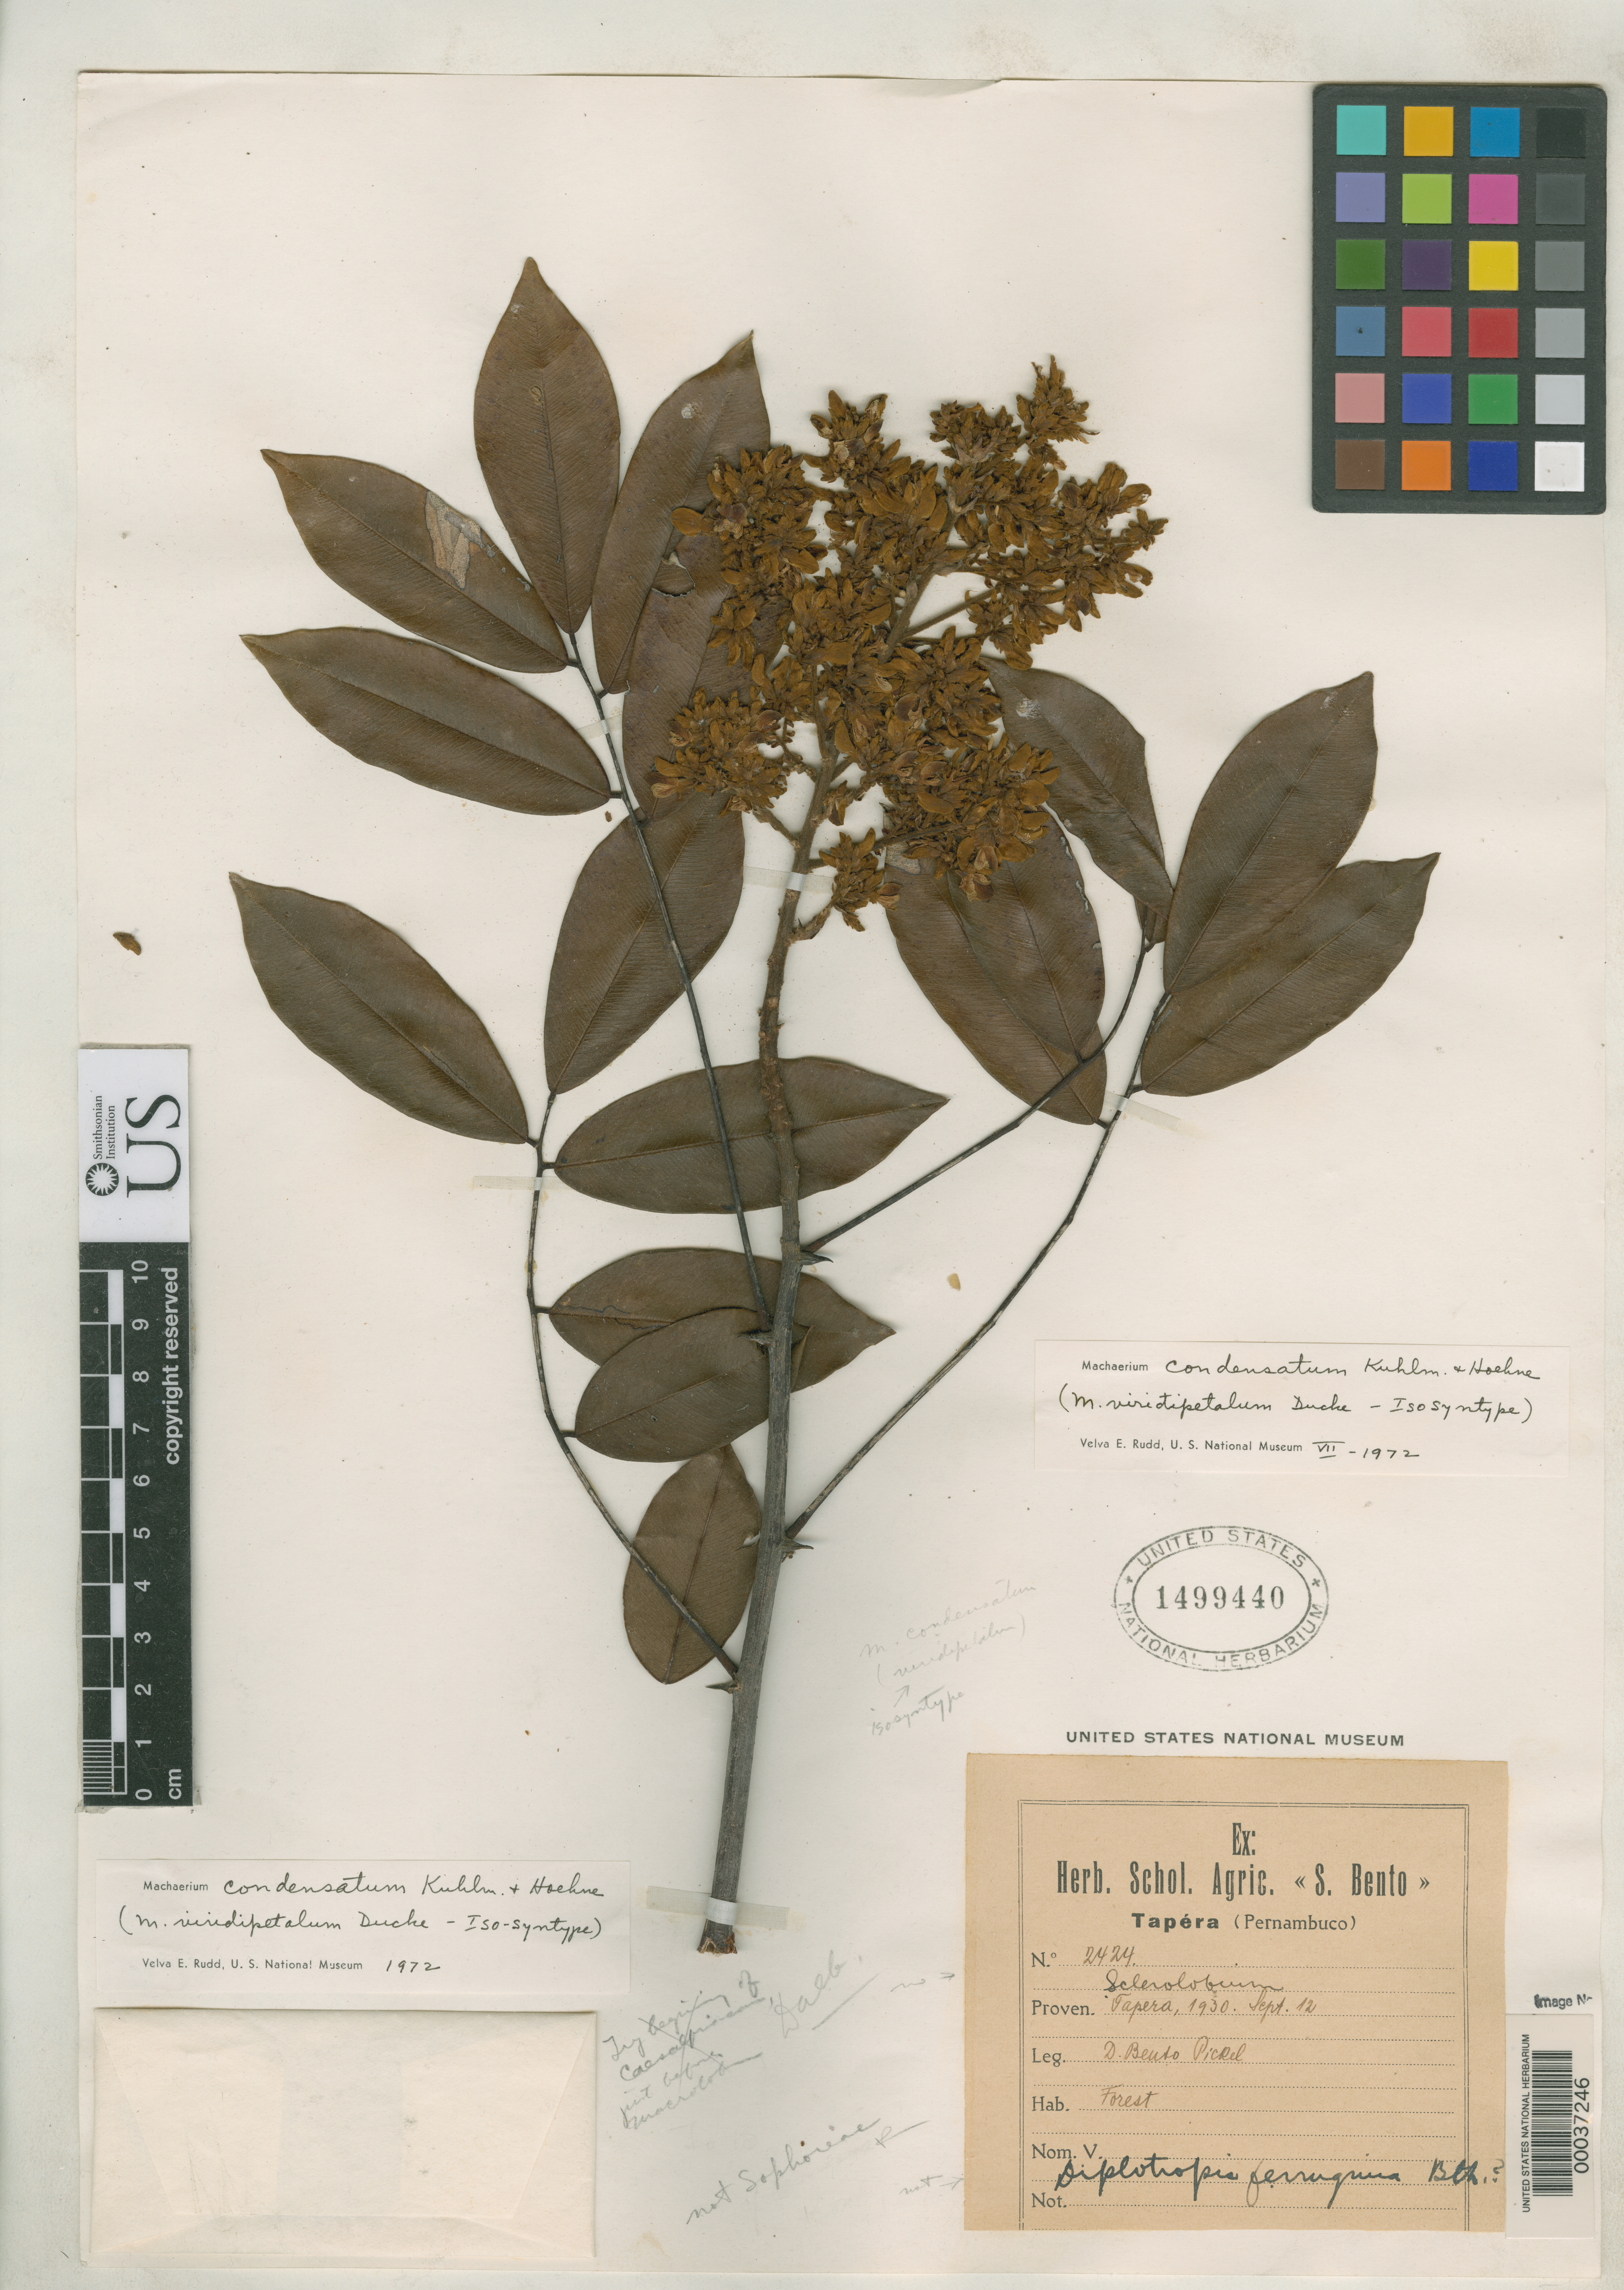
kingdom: Plantae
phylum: Tracheophyta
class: Magnoliopsida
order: Fabales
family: Fabaceae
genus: Machaerium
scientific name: Machaerium viridipetalum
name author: Ducke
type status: Isosyntype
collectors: B. J. Pickel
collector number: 2424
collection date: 1930-09-12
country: Brazil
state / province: Pernambuco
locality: Tapera.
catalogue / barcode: US 1499440